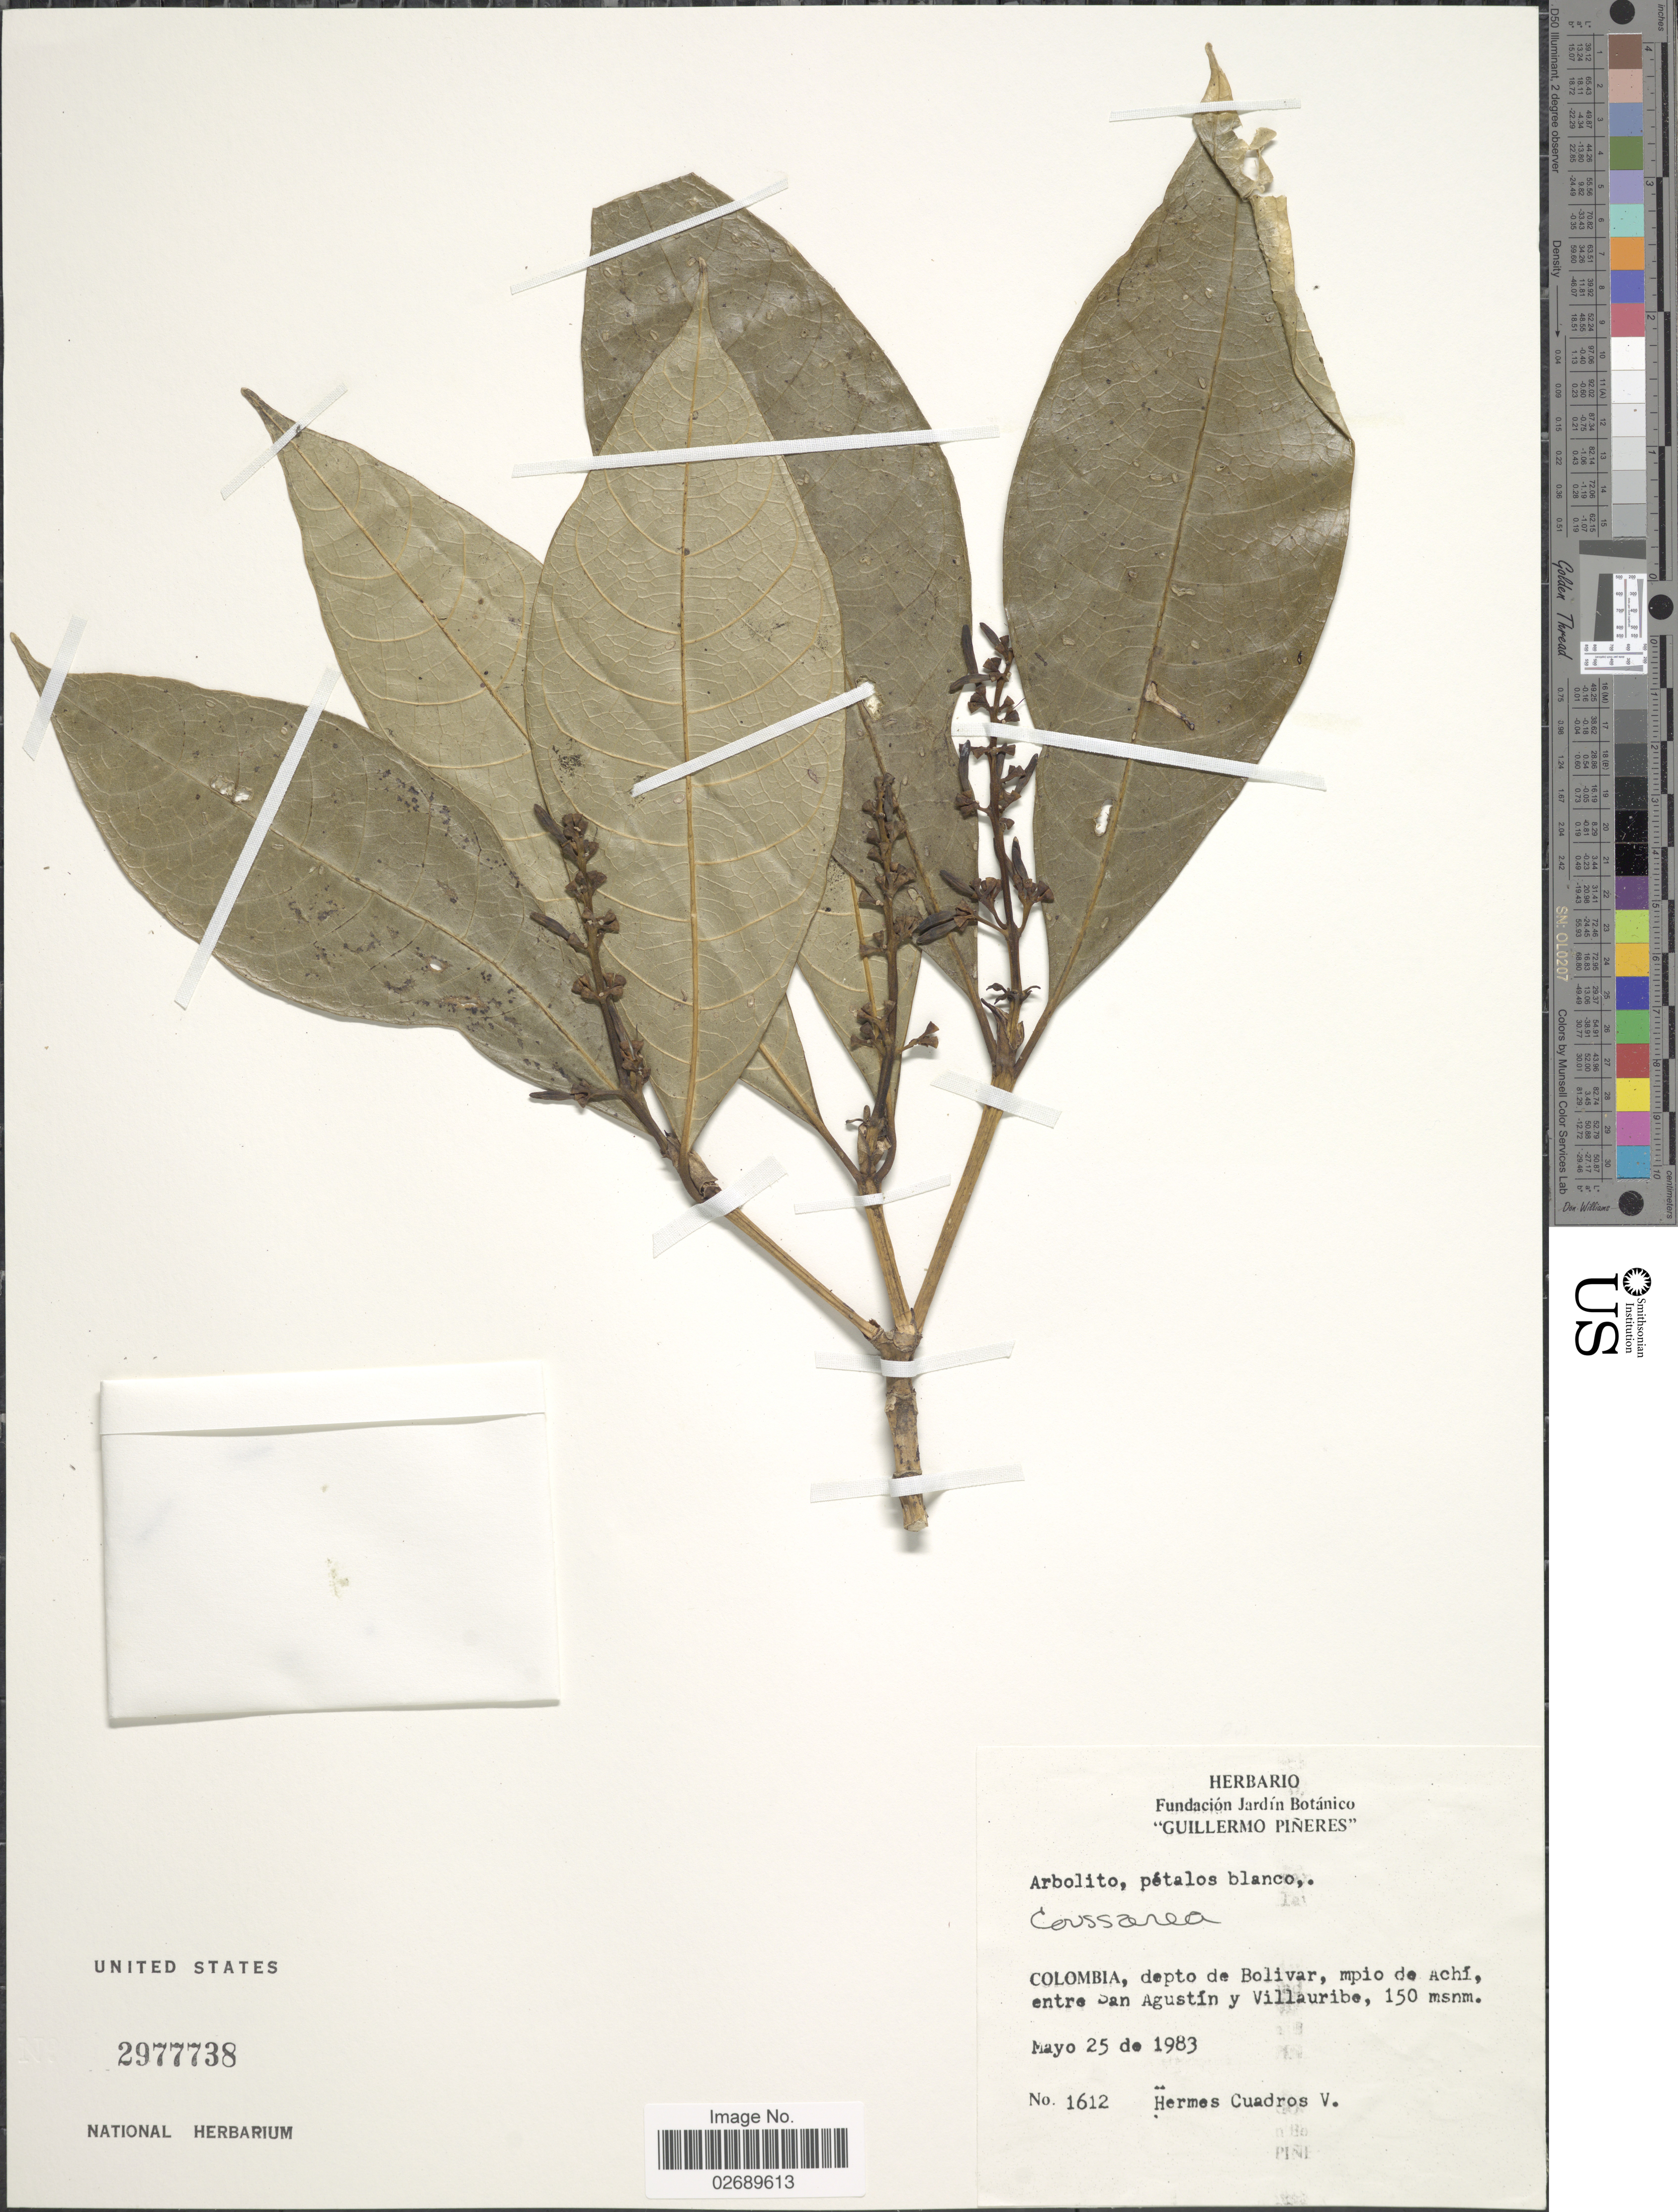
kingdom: Plantae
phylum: Tracheophyta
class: Magnoliopsida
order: Gentianales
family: Rubiaceae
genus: Coussarea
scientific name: Coussarea sp.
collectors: H. Cuadros V.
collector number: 1612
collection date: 1983-05-25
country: Colombia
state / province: Bolívar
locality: Mpio de Achi, entre San Agustin y Villauribe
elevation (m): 150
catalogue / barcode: US 2977738